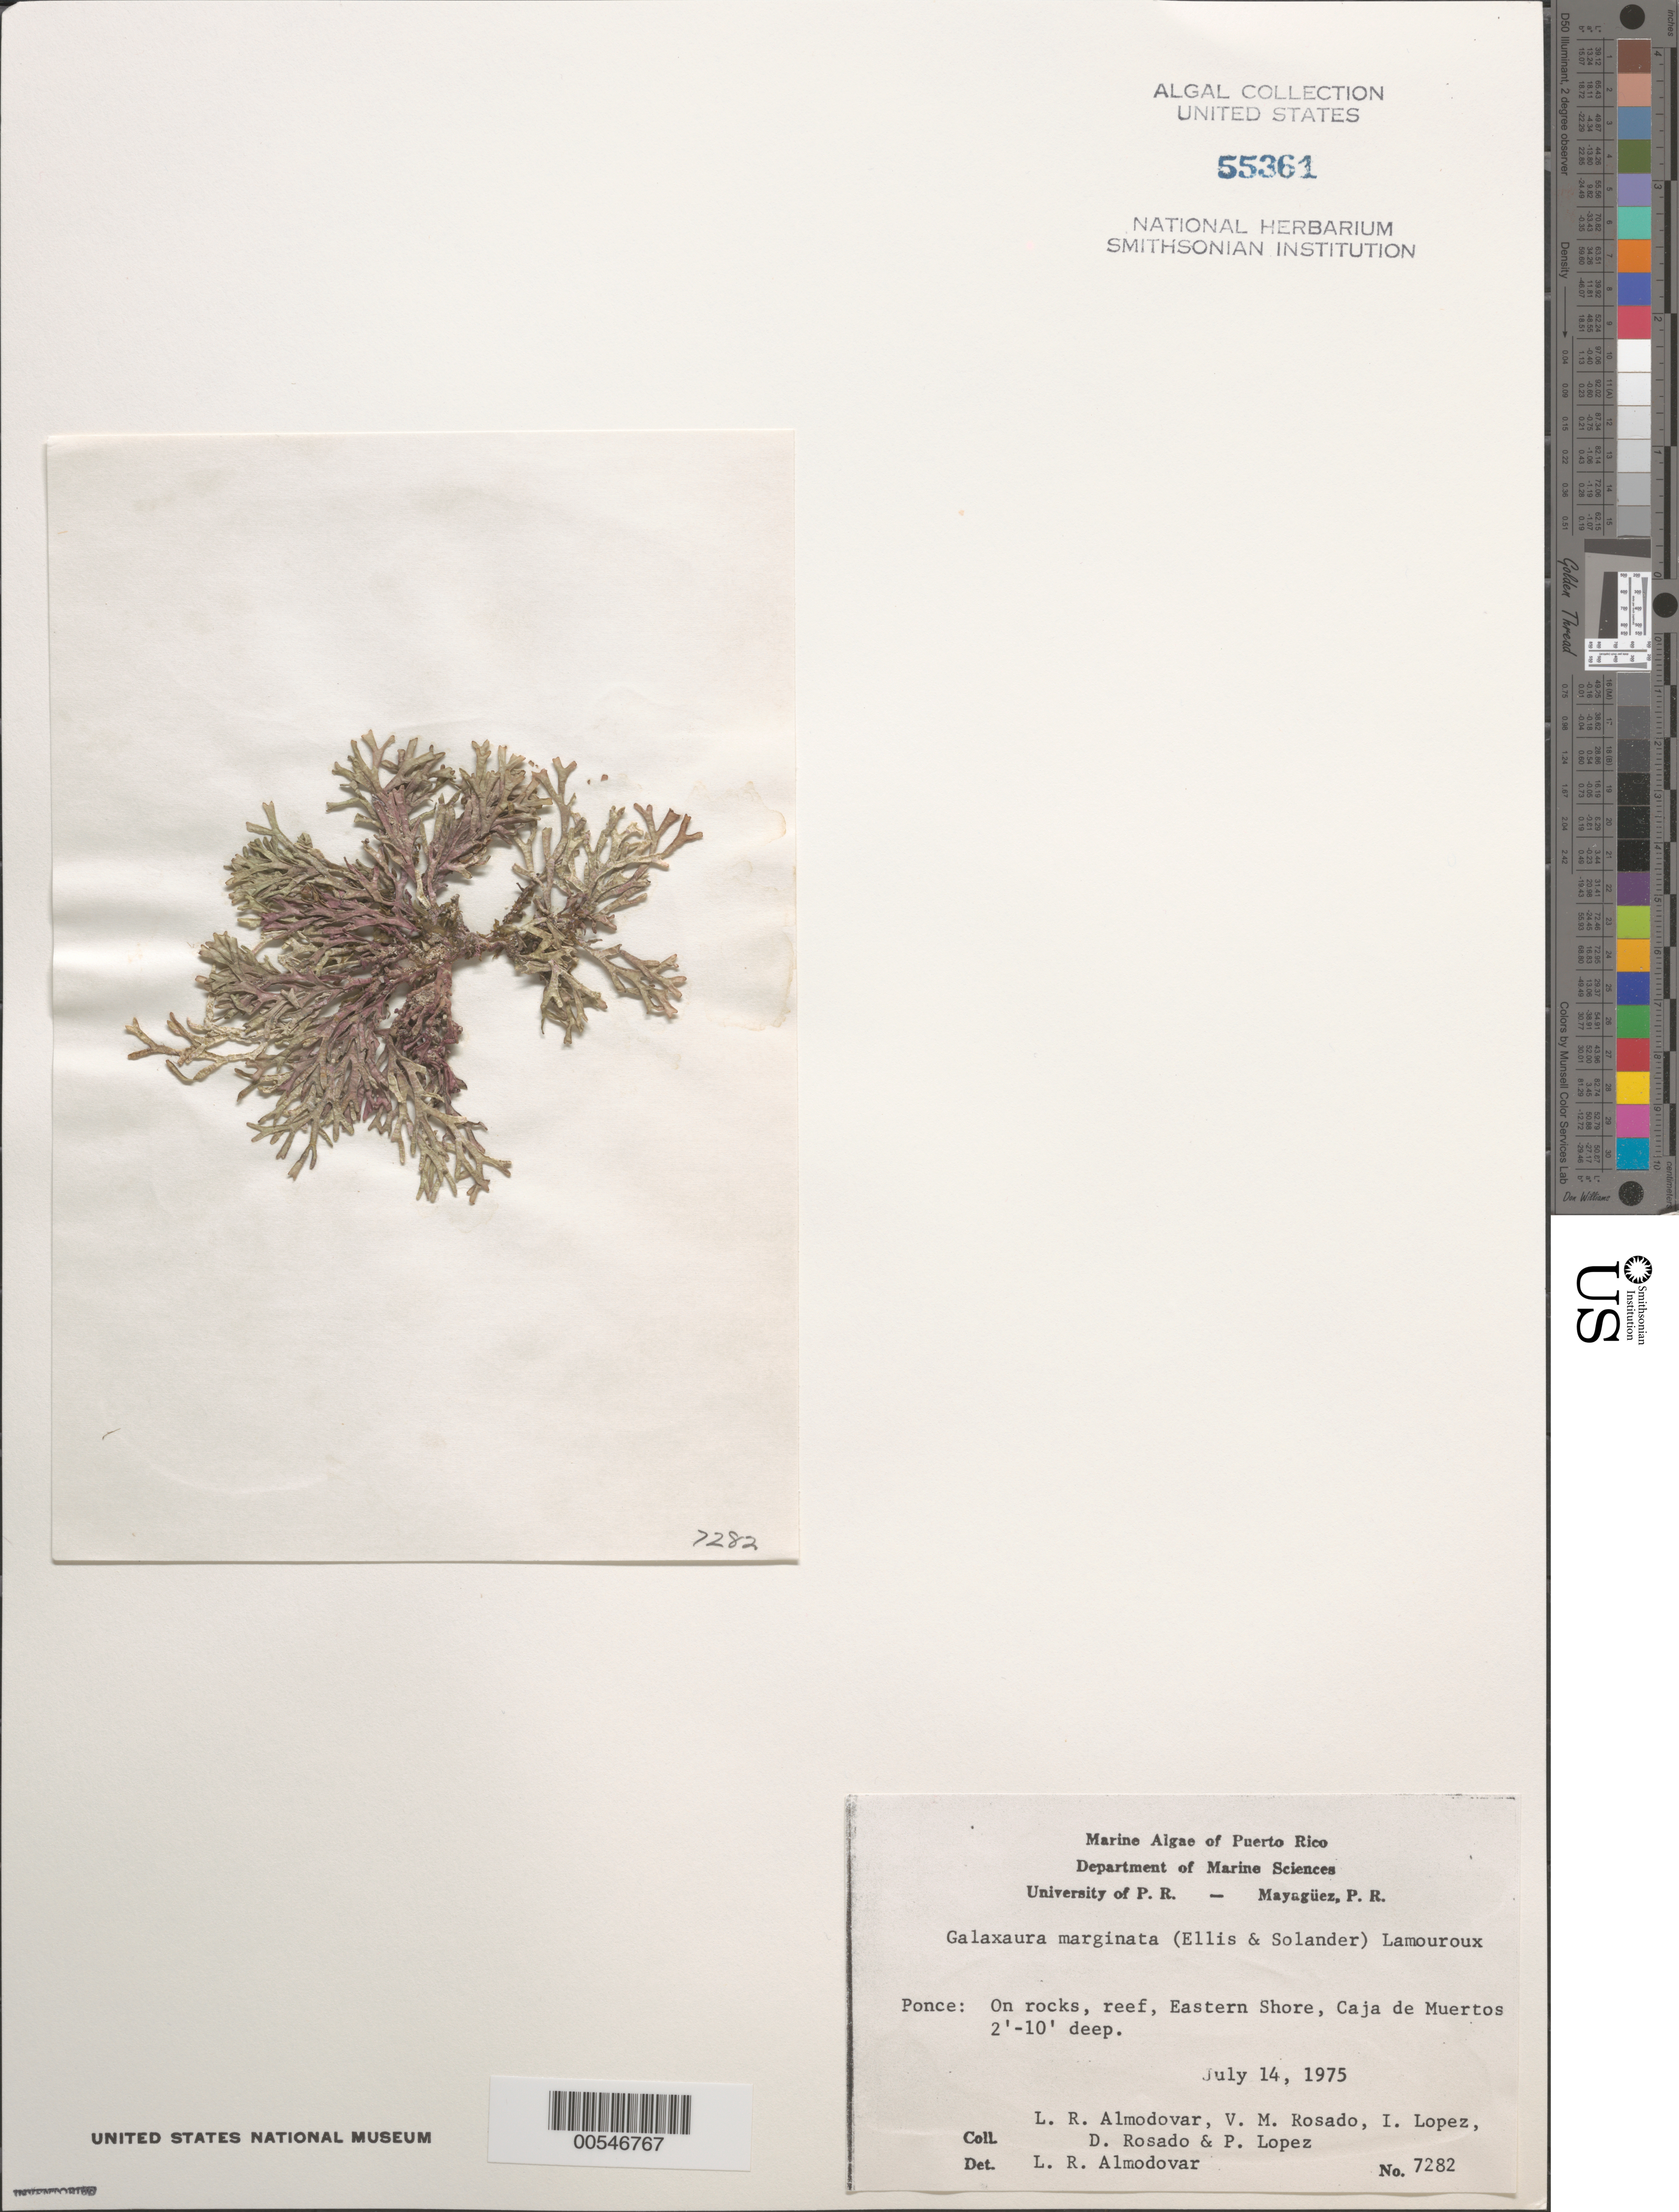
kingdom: Plantae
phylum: Rhodophyta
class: Florideophyceae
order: Nemaliales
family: Galaxauraceae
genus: Galaxaura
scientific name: Galaxaura marginata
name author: (J. Ellis & Sol.) J.V.Lamouroux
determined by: Almodovar, L. R.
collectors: L. Almodovar, V. Rosado, I. Lopéz, D. Rosado & P. Lopez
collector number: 7282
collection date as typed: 14 Jul 1975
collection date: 1975-07-14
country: Puerto Rico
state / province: Ponce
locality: Caja de muertos, eastern shore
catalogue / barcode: US 55361